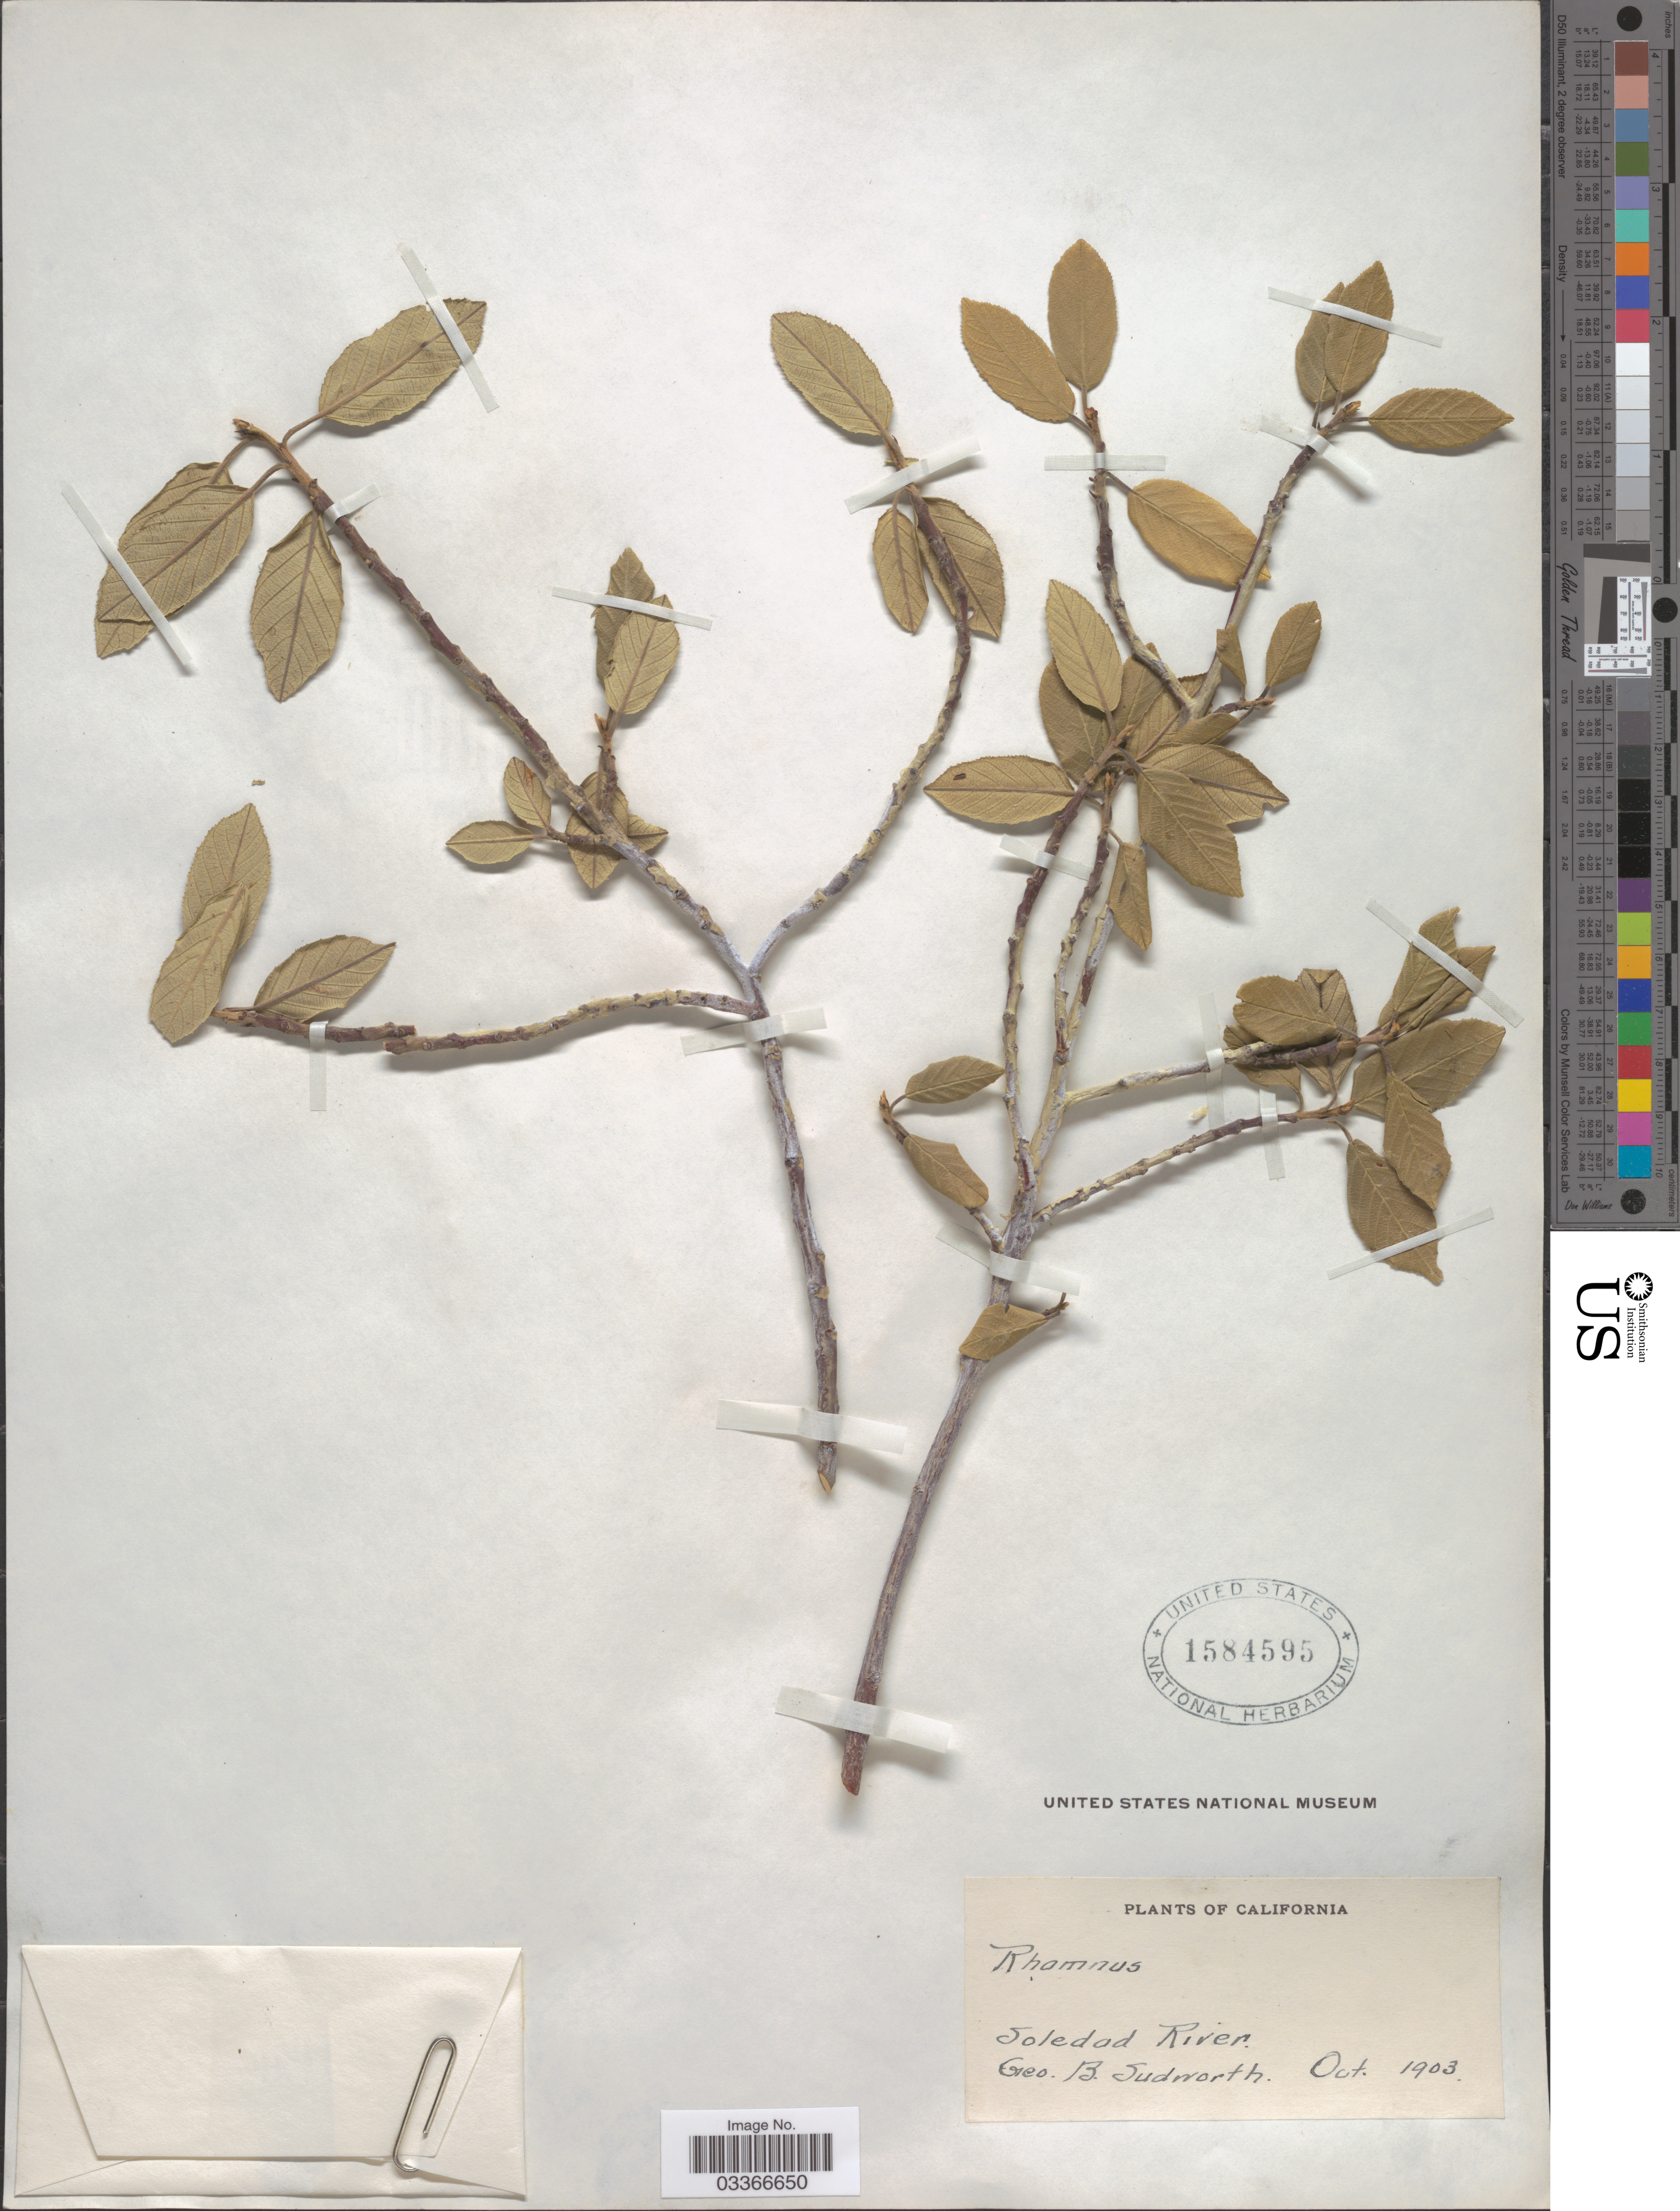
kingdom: Plantae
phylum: Tracheophyta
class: Magnoliopsida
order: Rosales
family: Rhamnaceae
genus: Rhamnus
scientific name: Rhamnus sp.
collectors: G. B. Sudworth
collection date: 1903-10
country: United States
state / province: California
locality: Soledad River.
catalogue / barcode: US 1584595